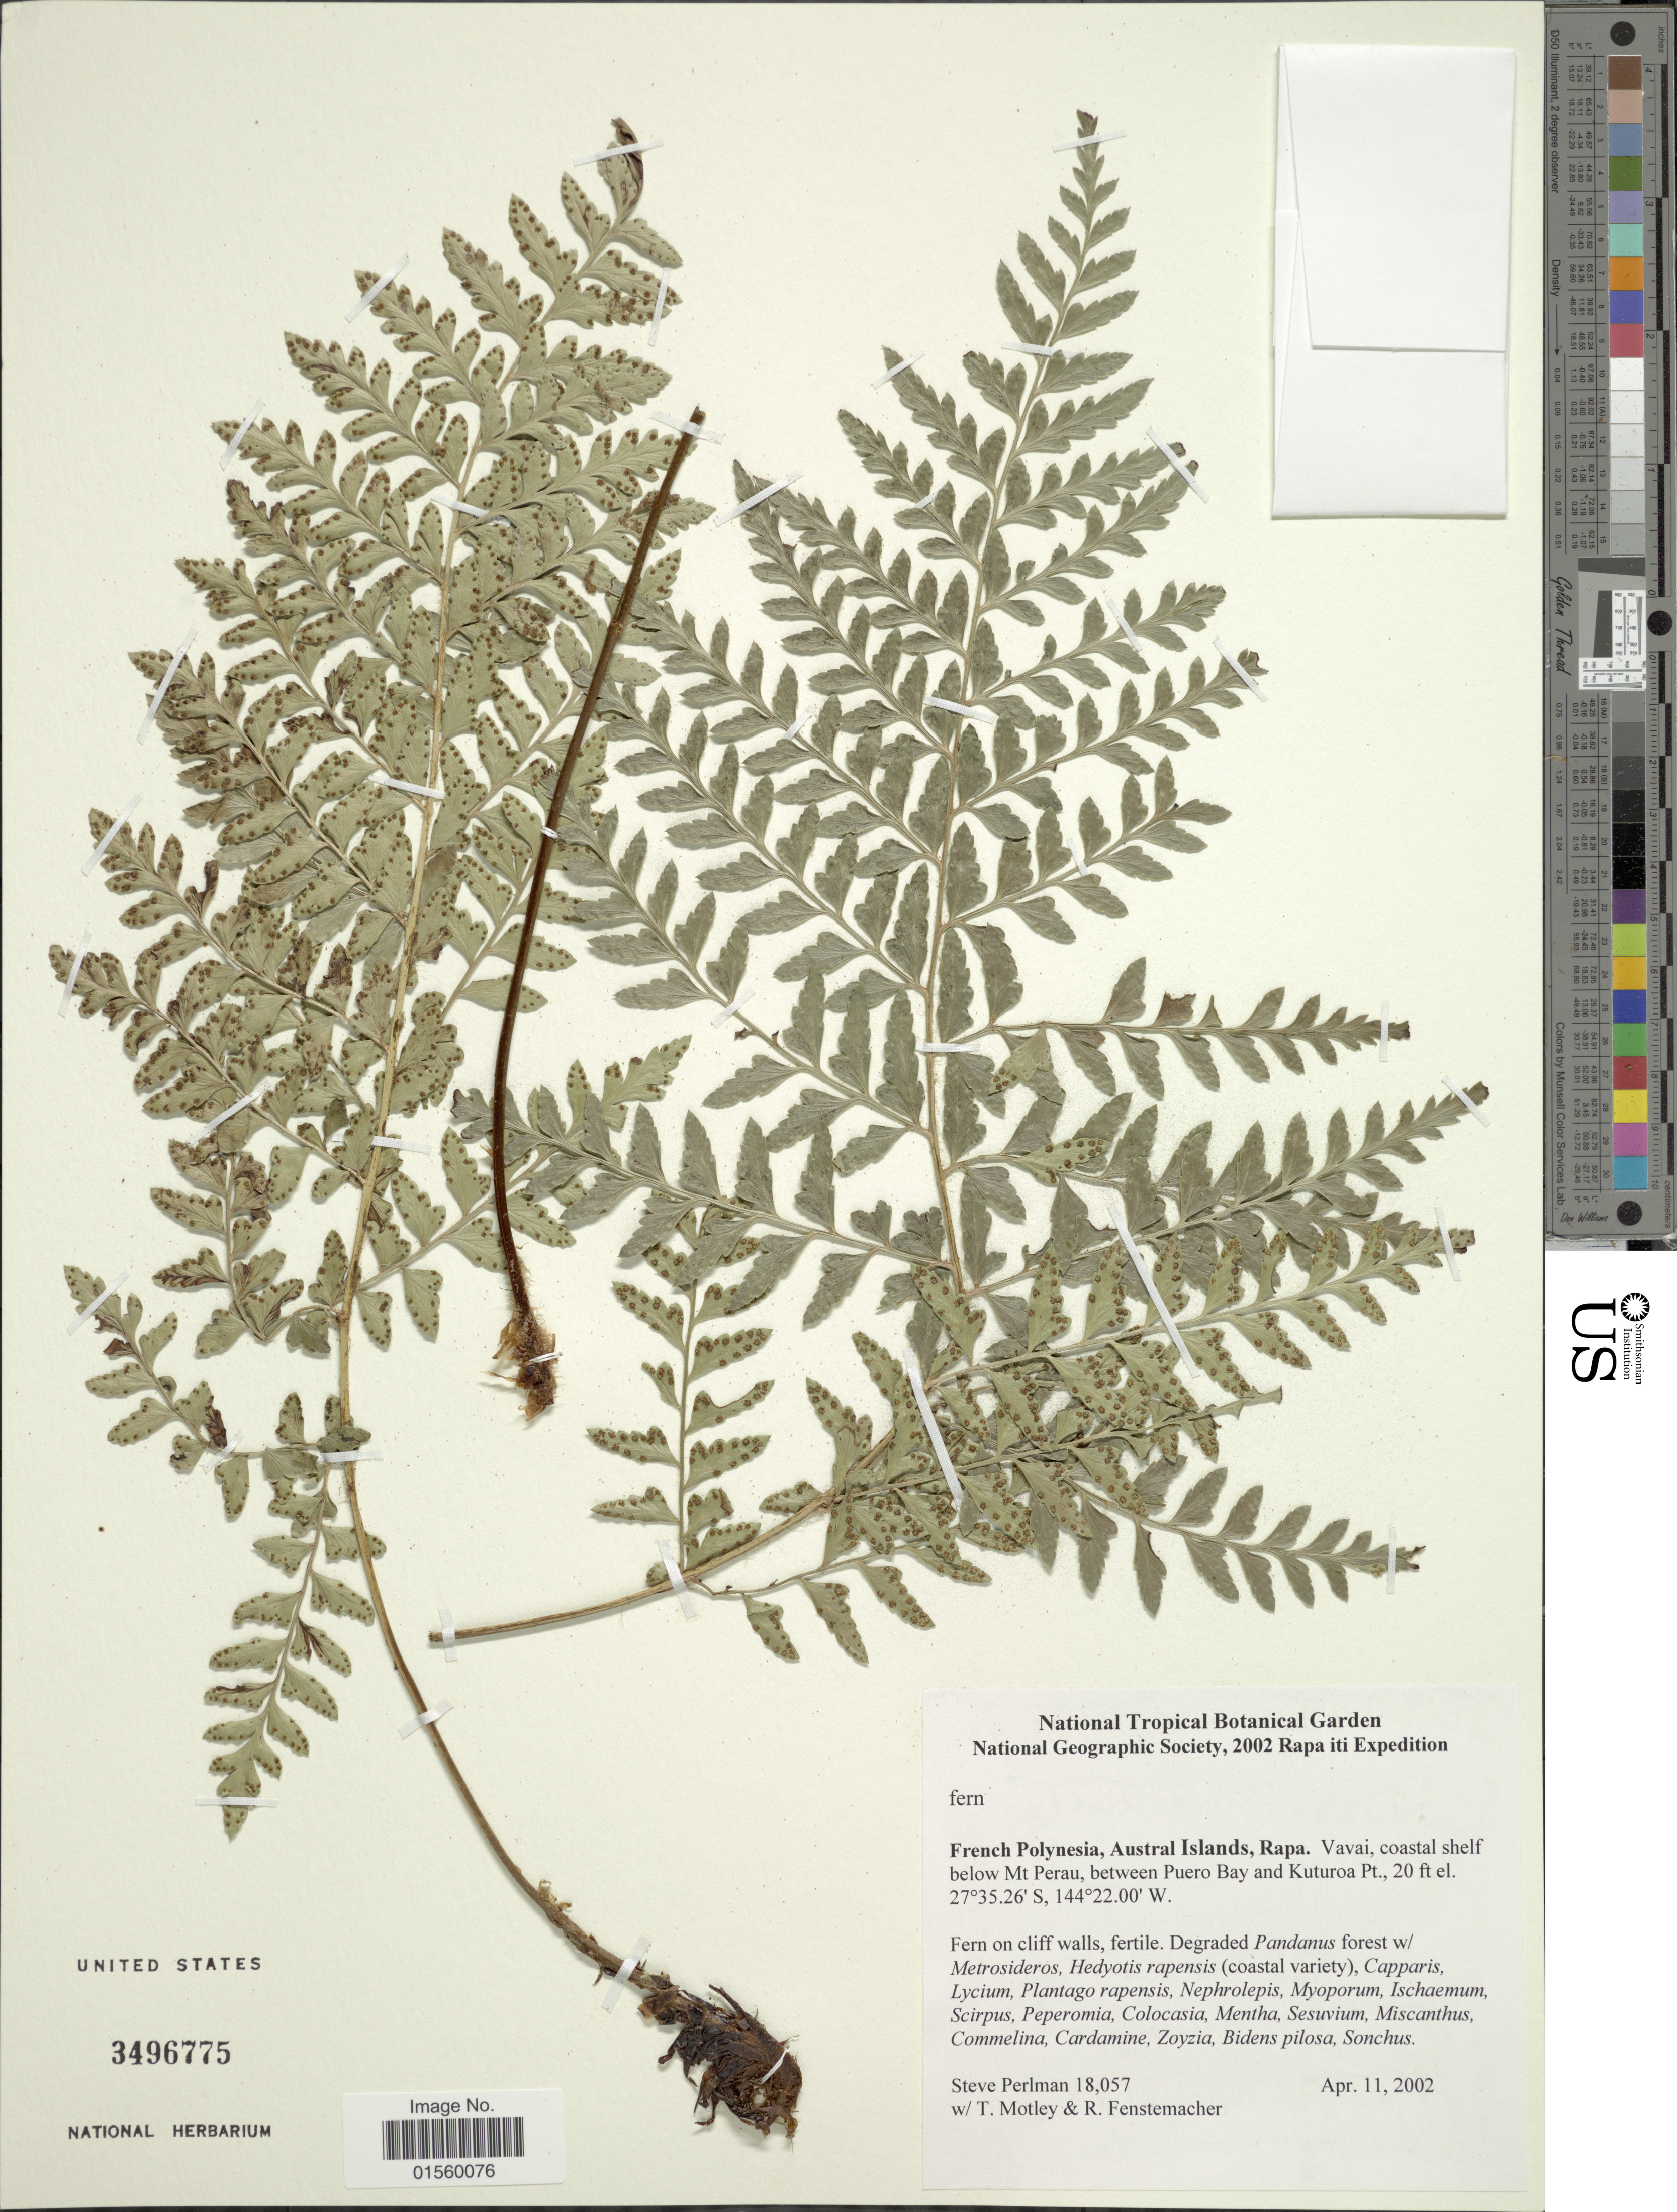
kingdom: Plantae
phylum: Tracheophyta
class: Polypodiopsida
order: Polypodiales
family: Dryopteridaceae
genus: Polystichum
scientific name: Polystichum rapense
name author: E.D. Br.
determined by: Florence, J.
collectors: S. Perlman & R. Fenstemacher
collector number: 18057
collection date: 2002-04-11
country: French Polynesia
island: Rapa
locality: Austral Islands, Rapa, Vavai, coastal shelf below Mt Perau, between Puero Bay and Kuturoa Pt.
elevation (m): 6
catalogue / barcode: US 3496775